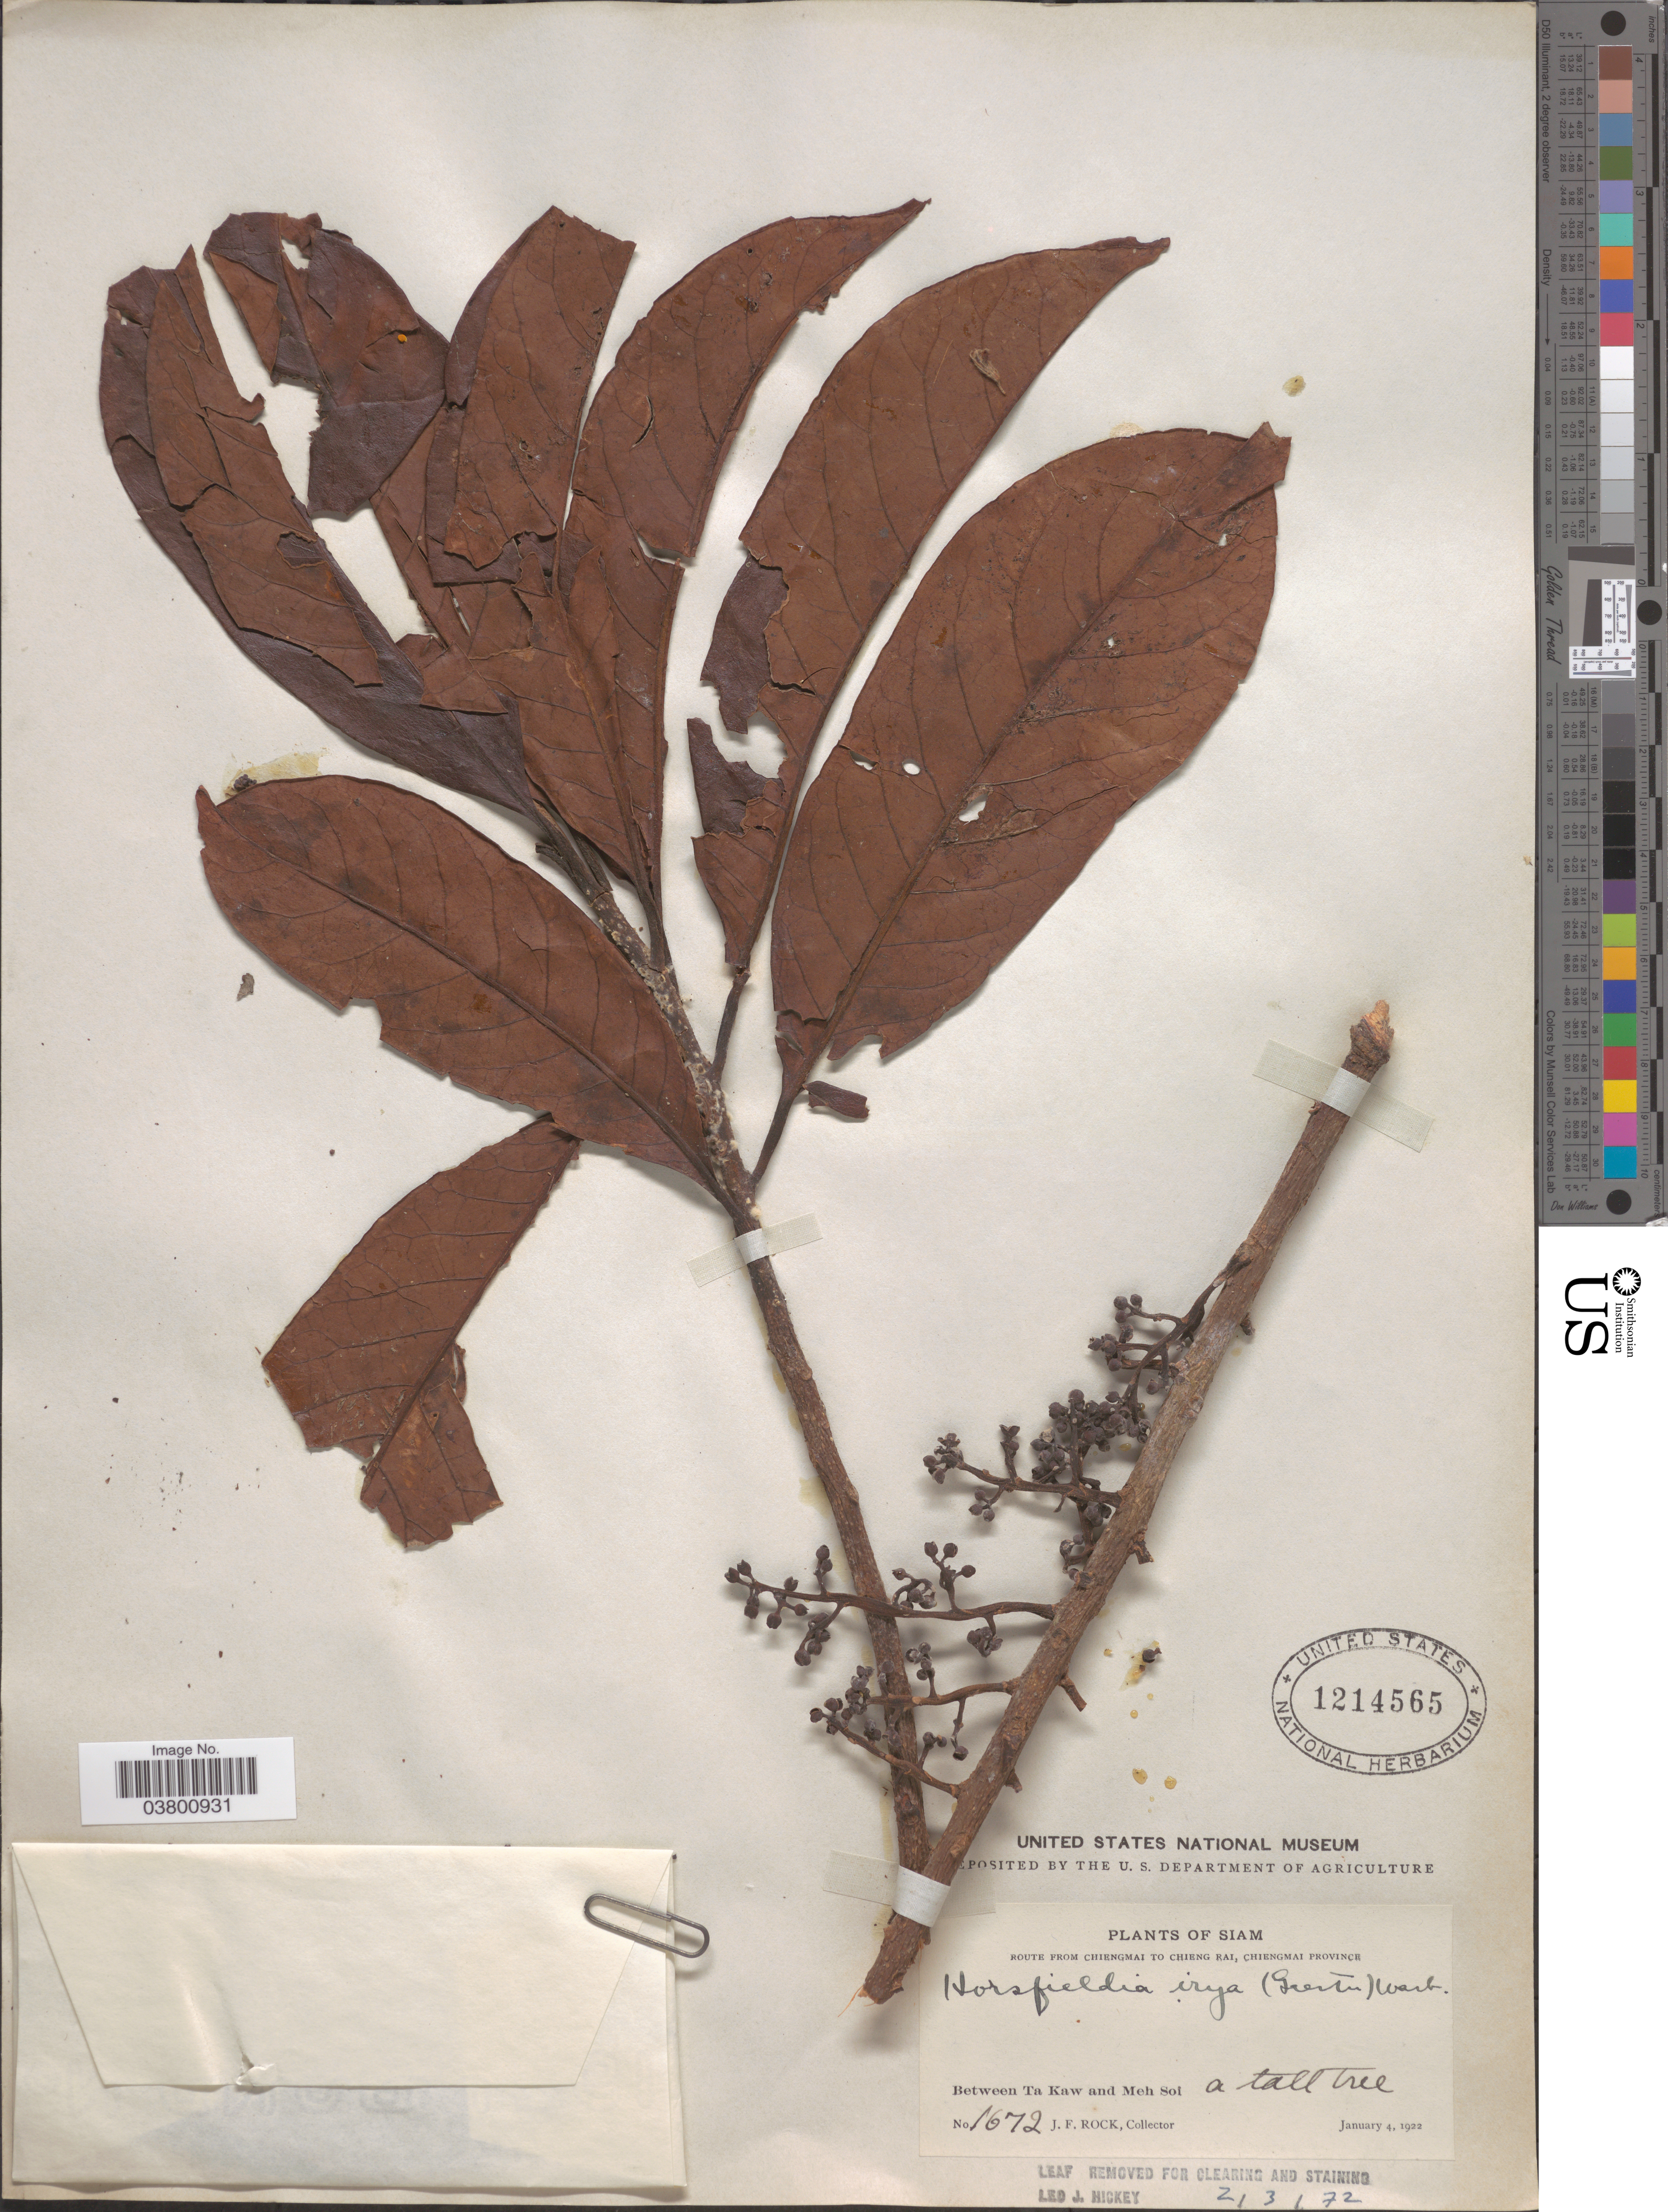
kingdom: Plantae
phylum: Tracheophyta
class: Magnoliopsida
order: Magnoliales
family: Myristicaceae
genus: Horsfieldia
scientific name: Horsfieldia irya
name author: (Gaertn.) Warb.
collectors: J. Rock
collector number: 1672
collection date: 1922-01-04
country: Thailand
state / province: Chiang Mai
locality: Siam. Route from Chiengmai to Chieng Rai, Chiengmai Province. Between Ta Kaw and Meh Soi.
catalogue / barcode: US 1214565